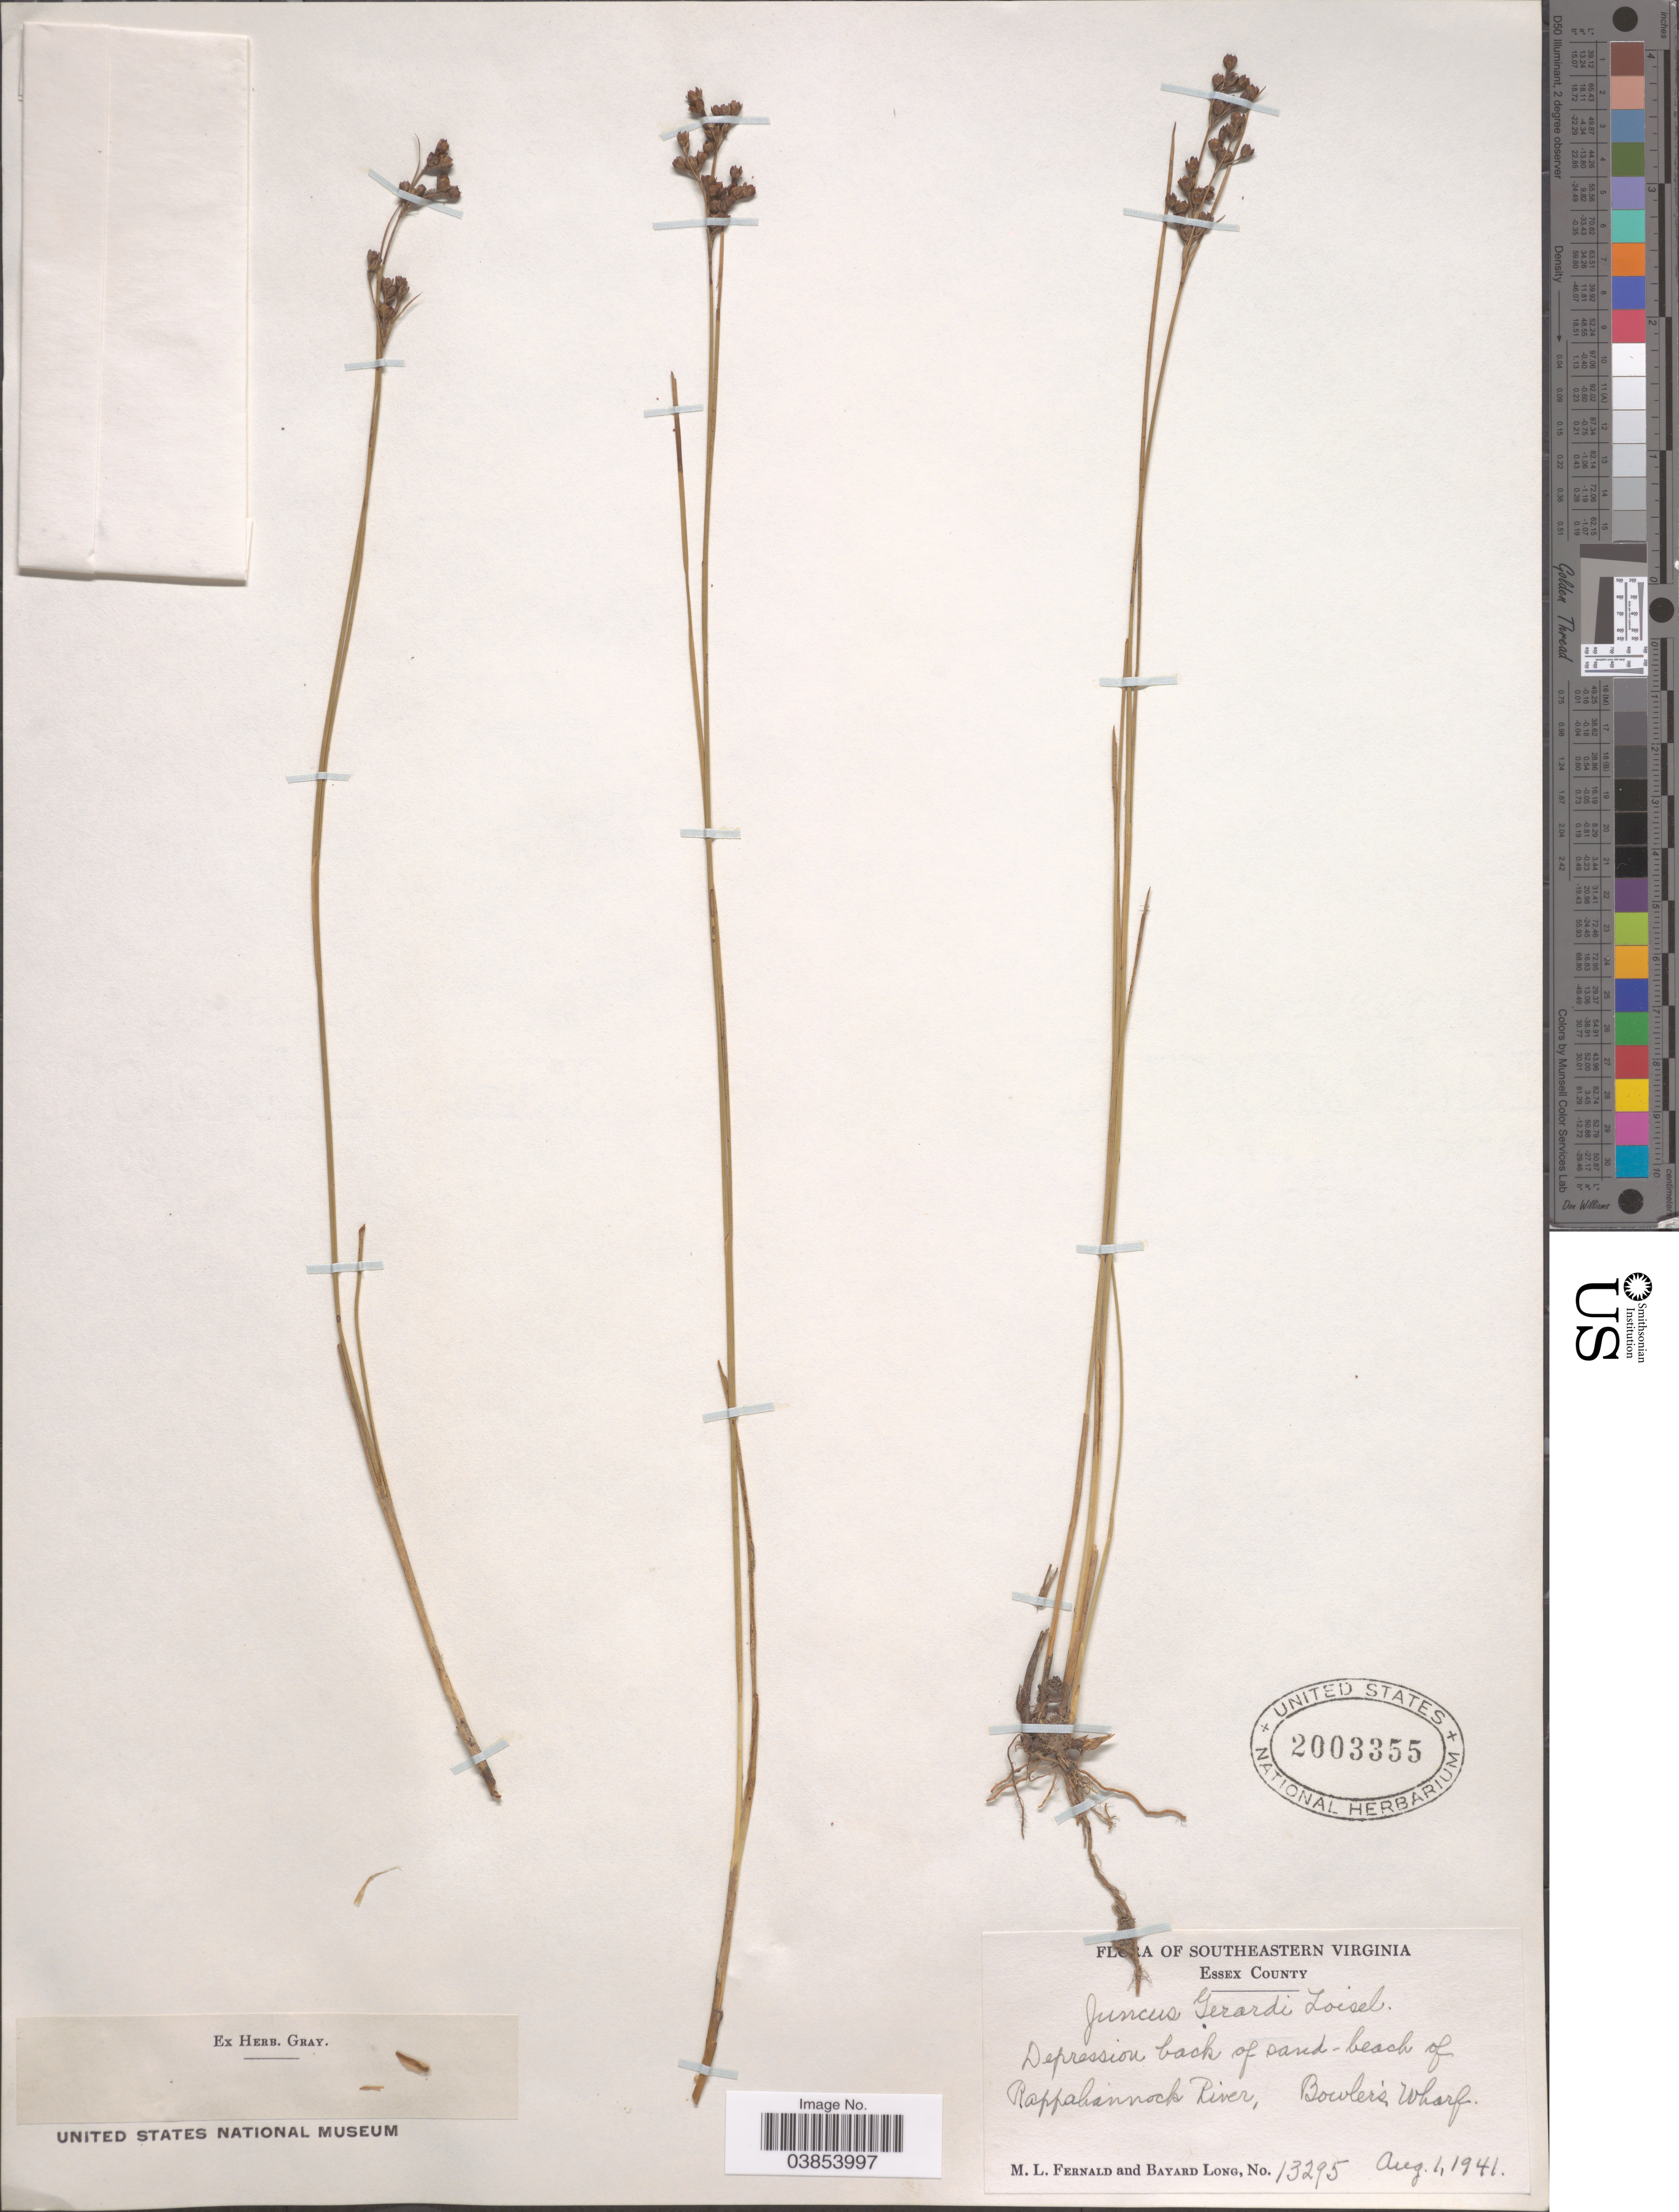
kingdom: Plantae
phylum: Tracheophyta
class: Liliopsida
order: Poales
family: Juncaceae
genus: Juncus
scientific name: Juncus gerardi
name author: Loisel.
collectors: M. L. Fernald & B. Long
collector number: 13295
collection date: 1941-08-01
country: United States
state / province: Virginia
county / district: Essex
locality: Southeastern Virginia. Essex County. Depression bakc of sand - beach of Rappahanncok River, Bowler's Wharf.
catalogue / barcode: US 2003355